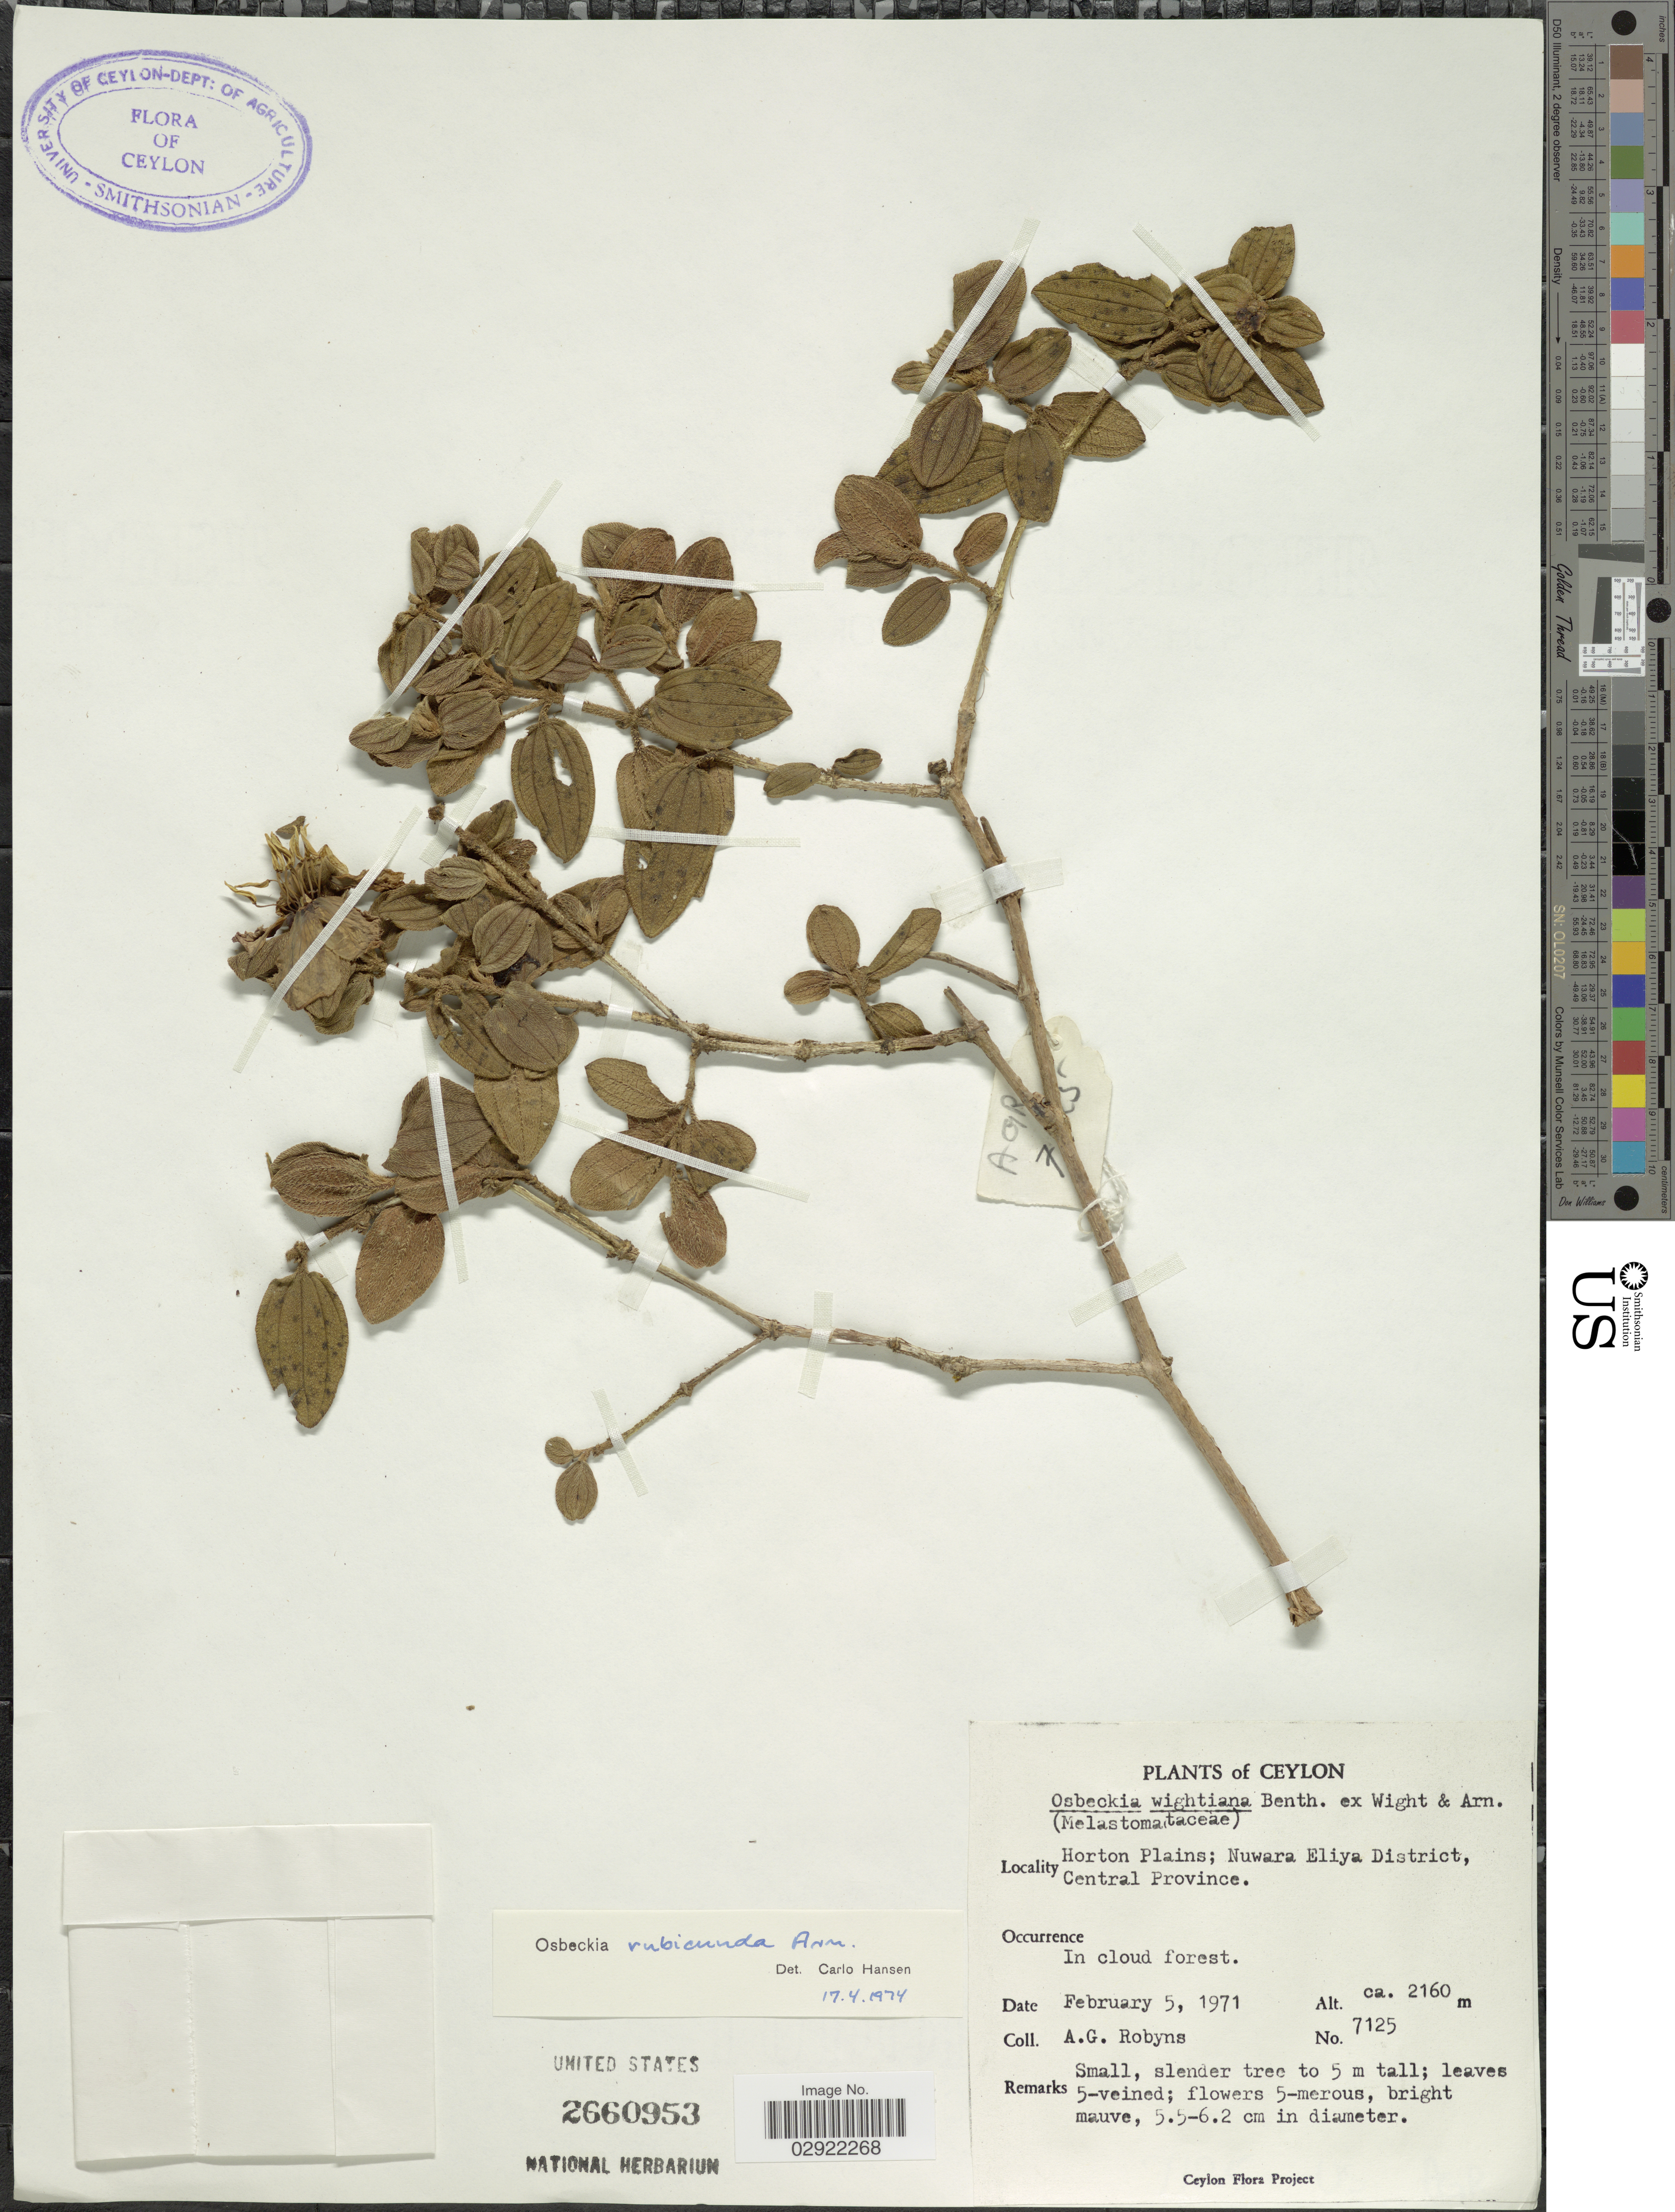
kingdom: Plantae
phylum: Tracheophyta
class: Magnoliopsida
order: Myrtales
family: Melastomataceae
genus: Osbeckia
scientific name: Osbeckia rubicunda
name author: Arn.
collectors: A. G. Robyns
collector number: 7125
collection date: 1971-02-05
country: Sri Lanka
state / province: Central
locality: Ceylon. Horton Plains; Nuwara Eliya District.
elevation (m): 2160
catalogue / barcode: US 2660953